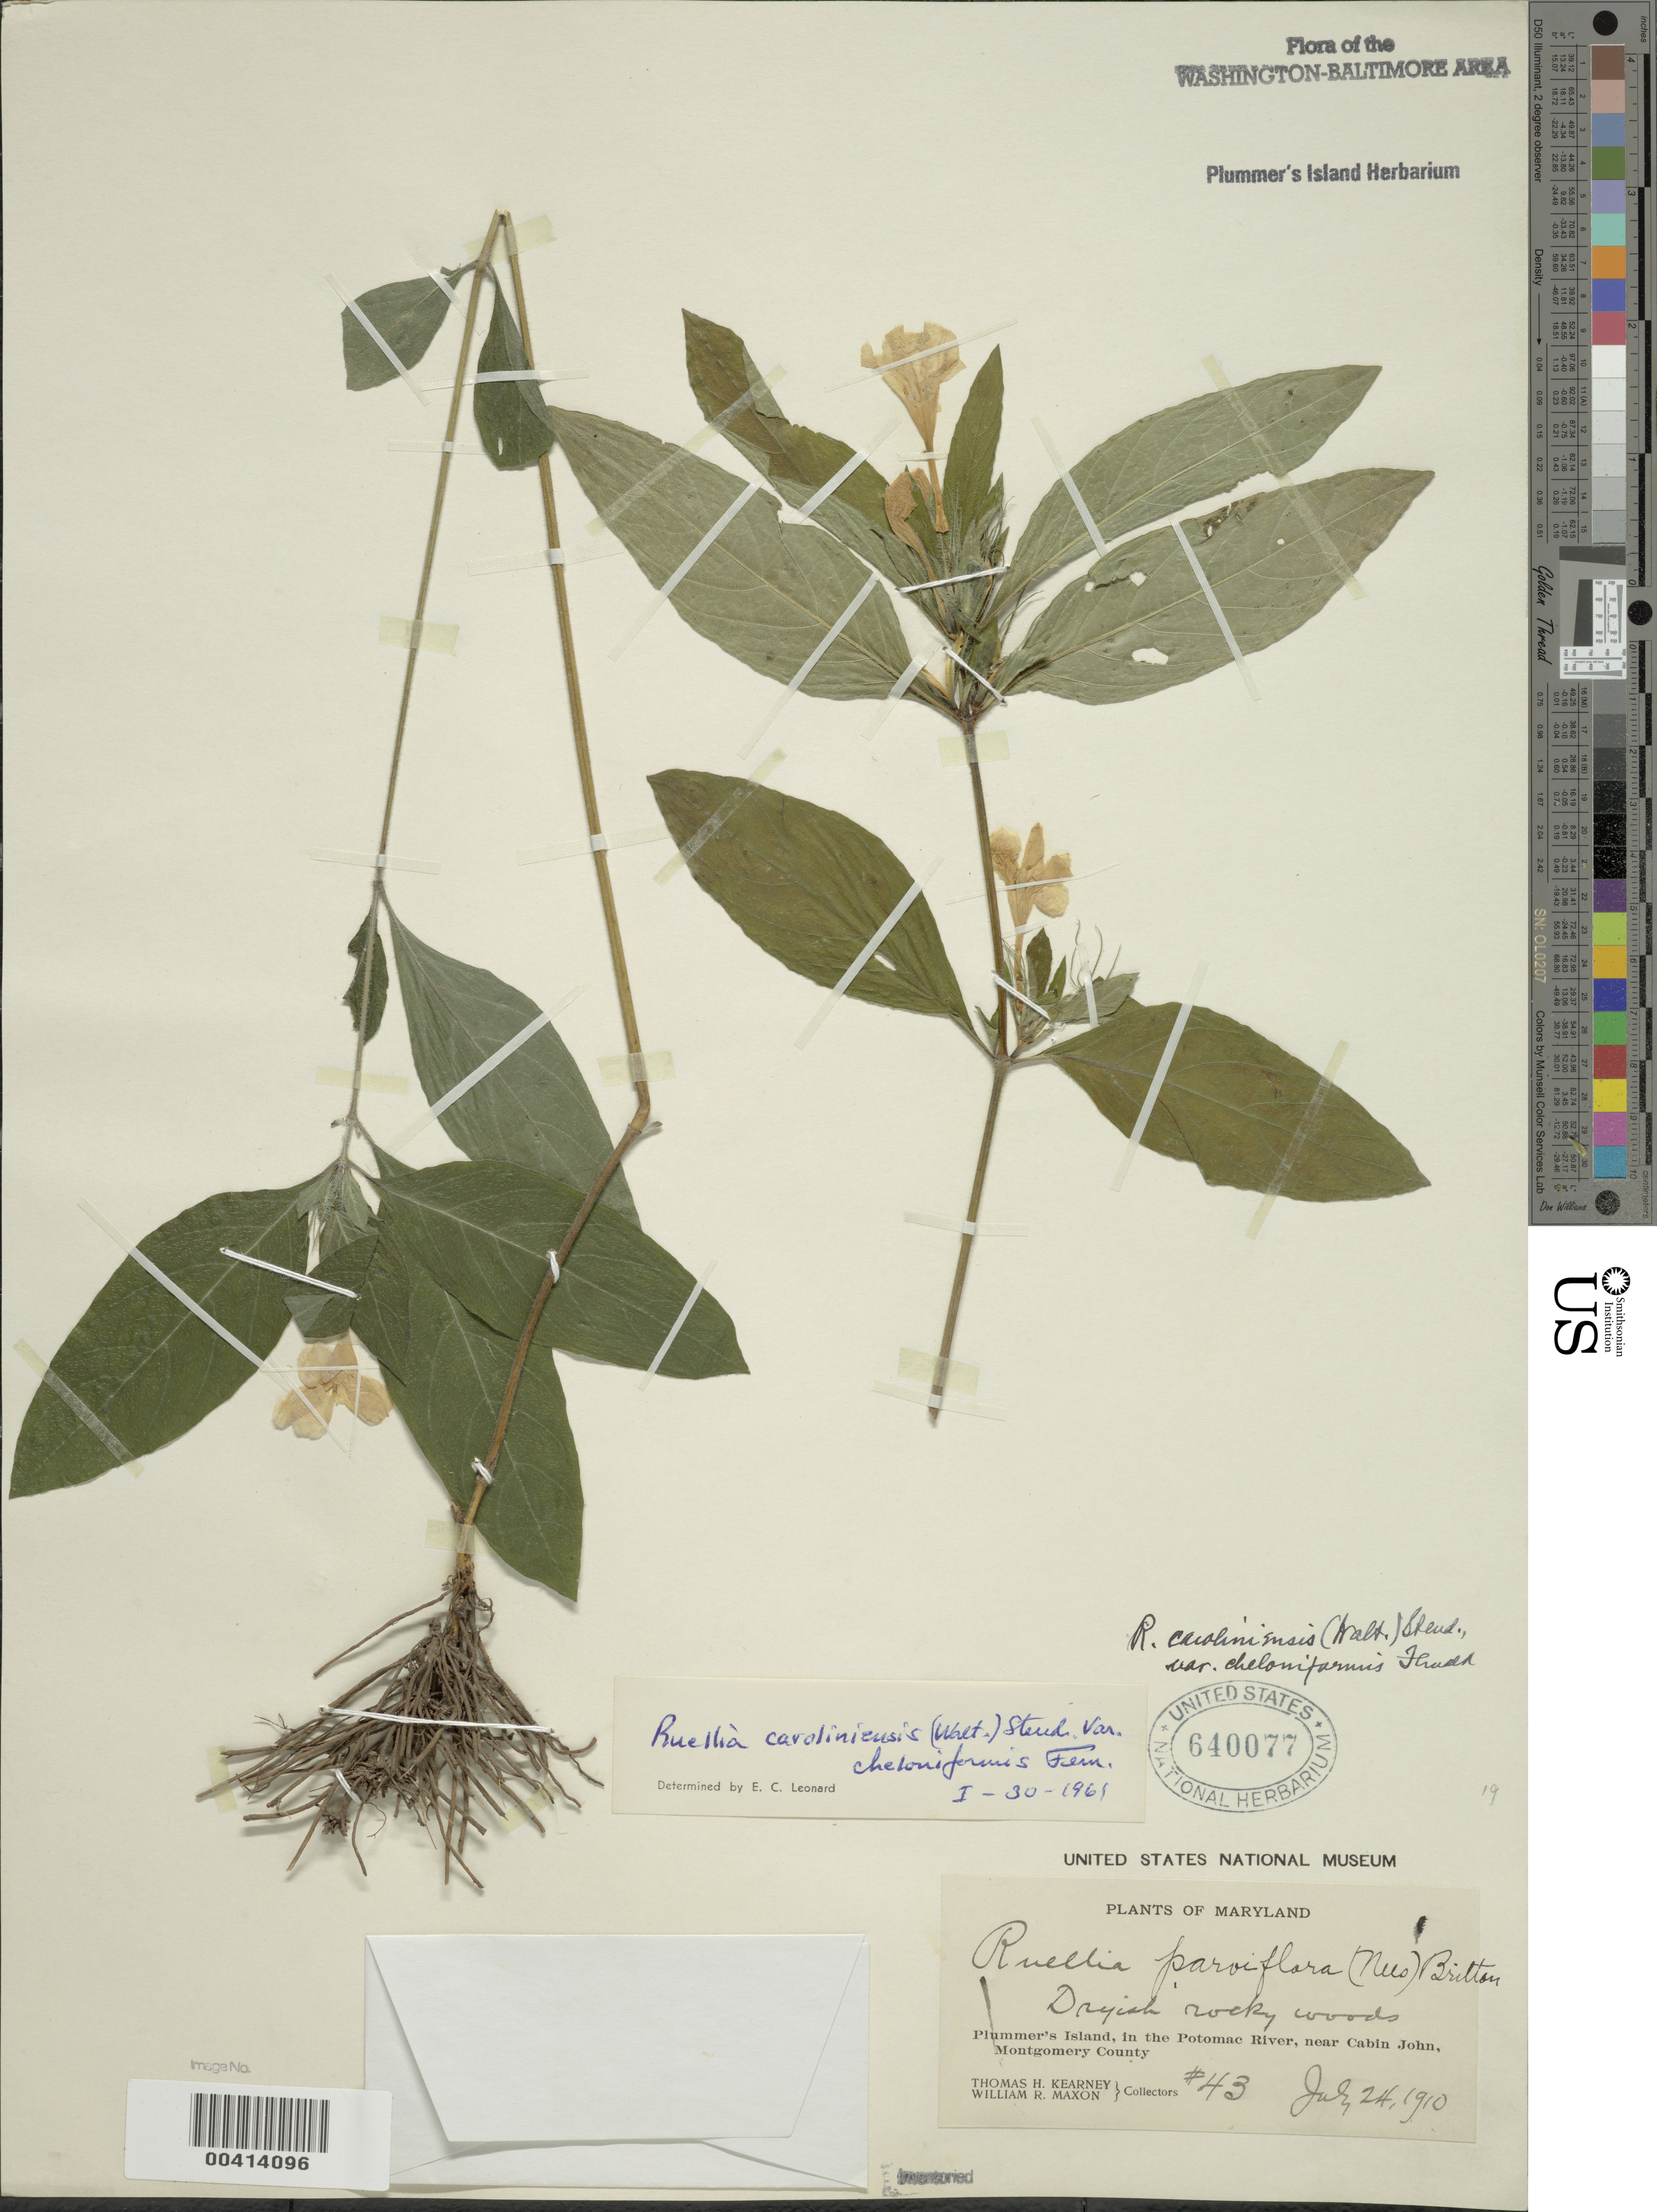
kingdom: Plantae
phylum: Tracheophyta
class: Magnoliopsida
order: Lamiales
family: Acanthaceae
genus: Ruellia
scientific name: Ruellia caroliniensis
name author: (J.F. Gmel.) Steud.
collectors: T. H. Kearney & W. R. Maxon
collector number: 43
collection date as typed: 24 Jul 1910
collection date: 1910-07-24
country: United States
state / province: Maryland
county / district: Montgomery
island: Plummers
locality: Plummer's Island C. & O. Canal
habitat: Dryish, rocky woods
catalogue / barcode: US 640077